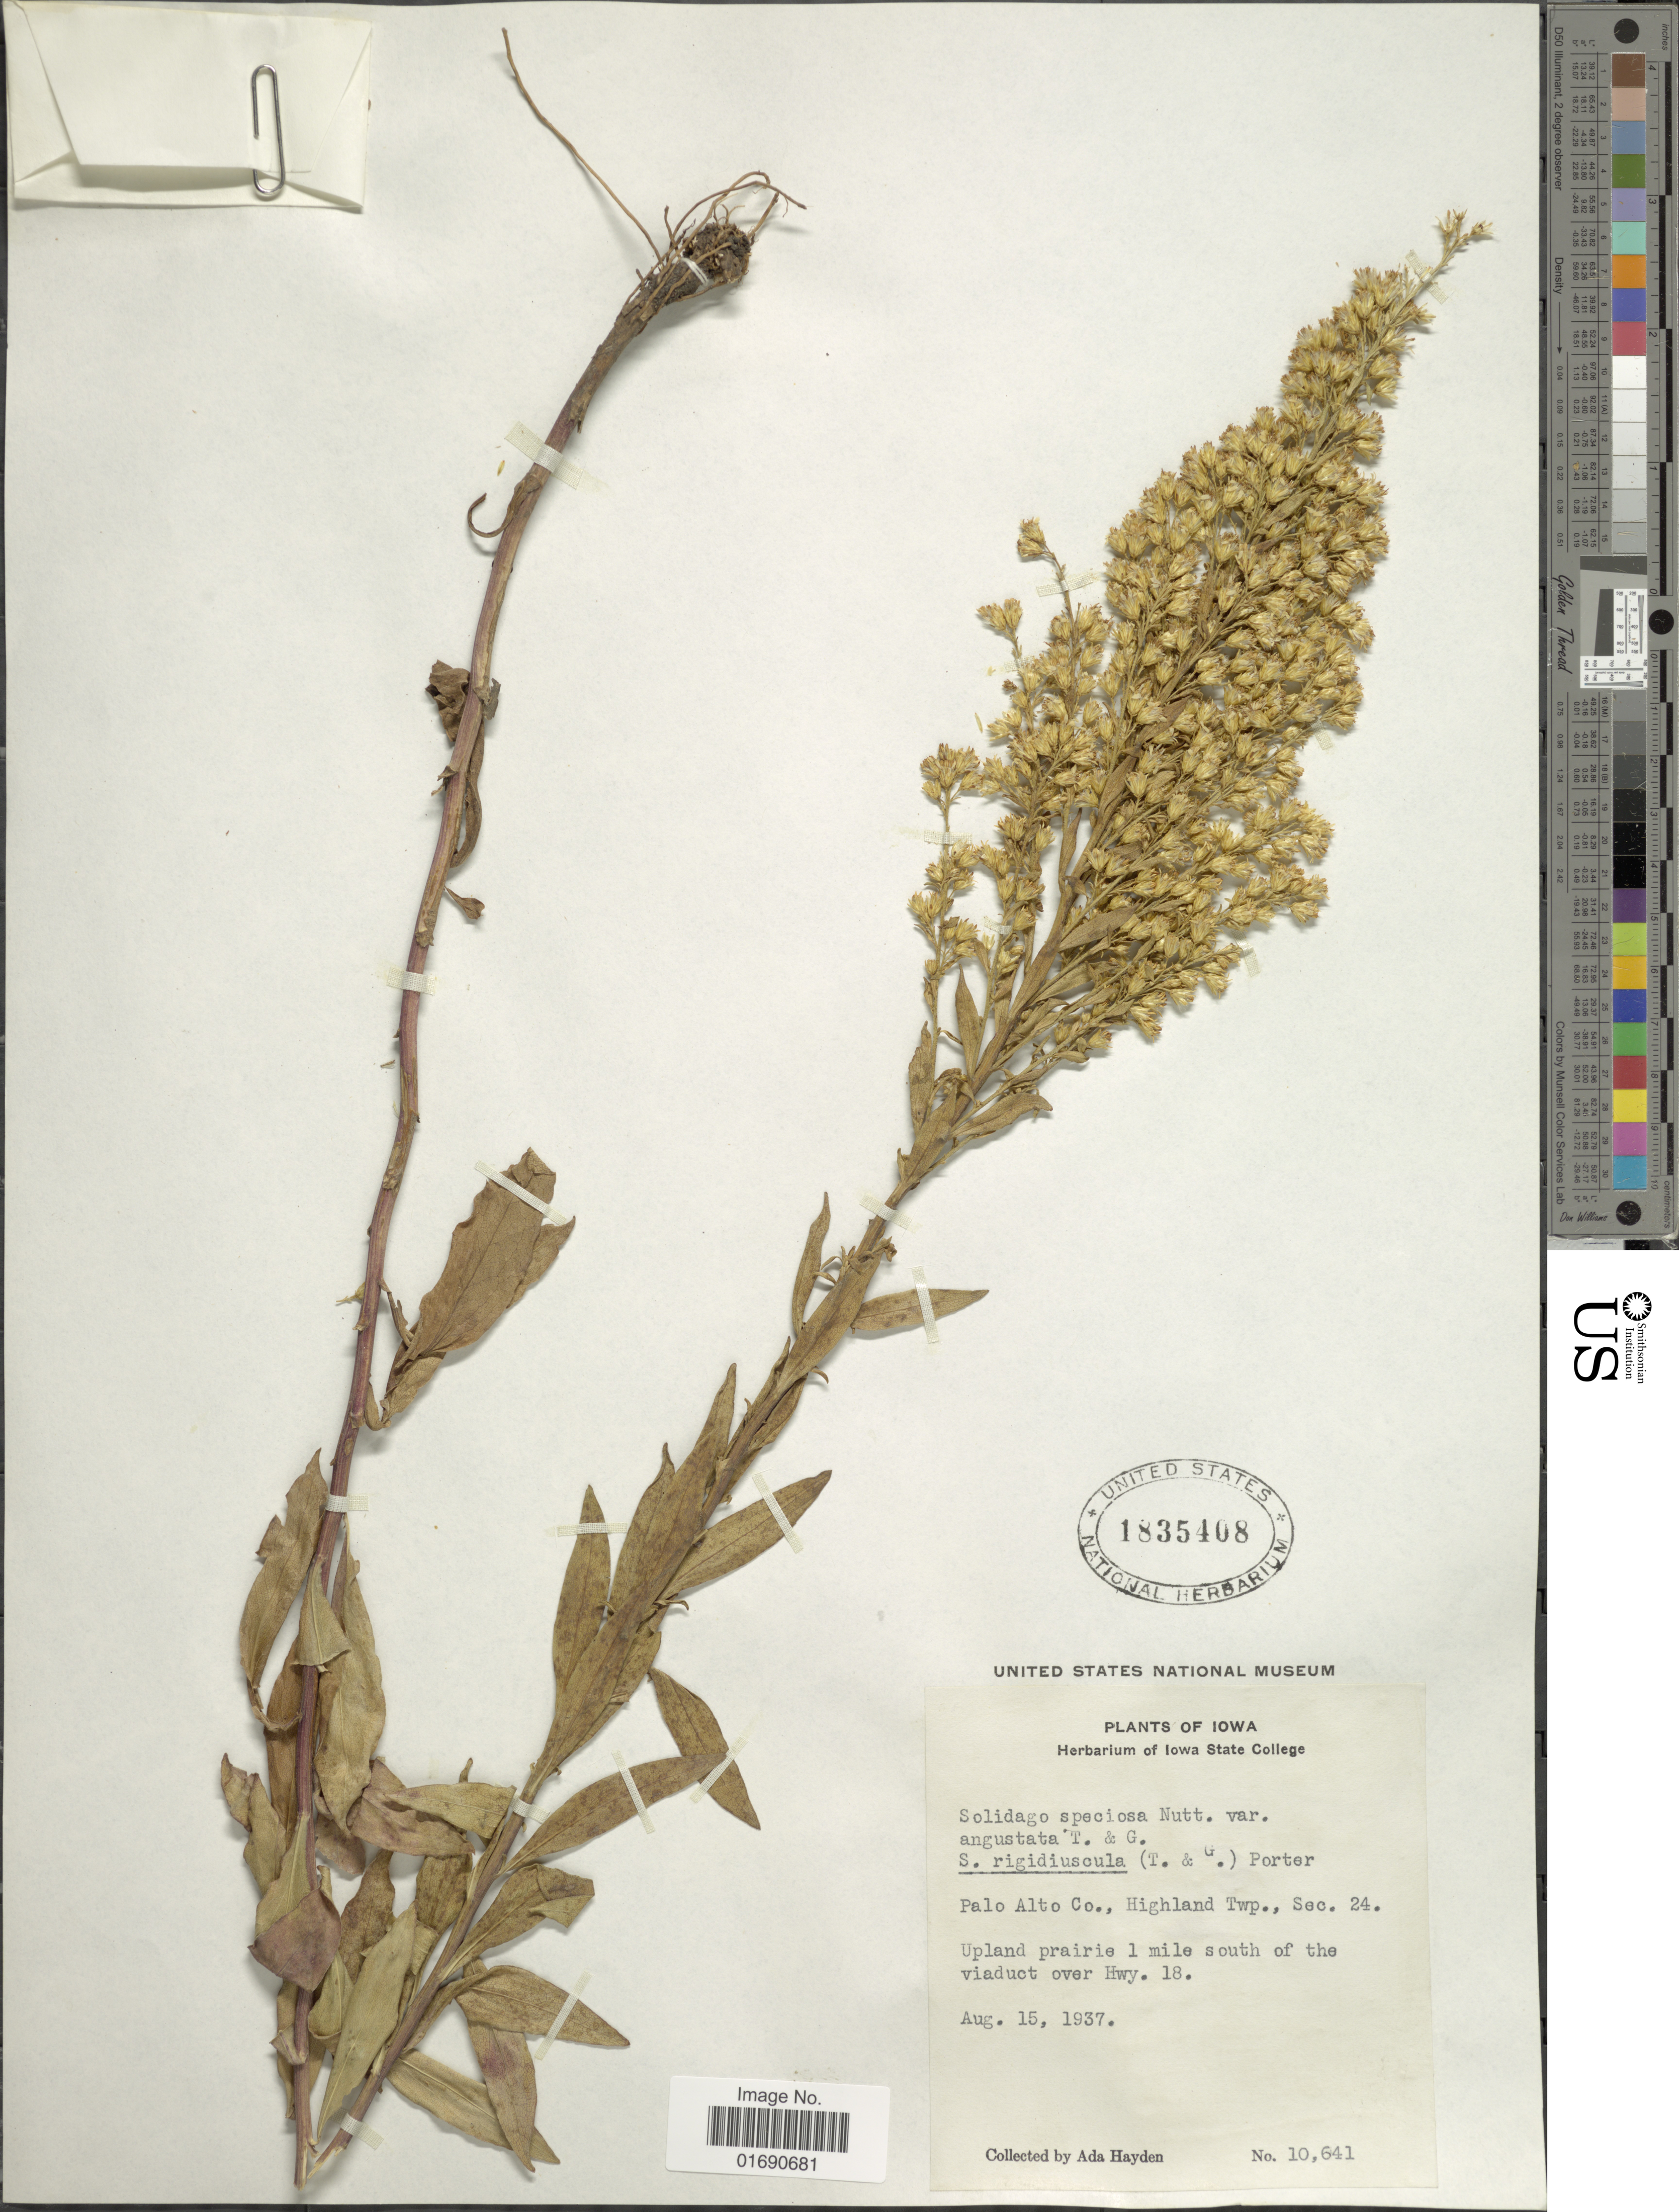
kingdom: Plantae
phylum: Tracheophyta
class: Magnoliopsida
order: Asterales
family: Asteraceae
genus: Solidago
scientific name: Solidago speciosa var. angustata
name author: Torr. & A. Gray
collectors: Ada Hayden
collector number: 10641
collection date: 1937-08-15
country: United States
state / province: Iowa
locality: Palo Alto Co., Highland Twp., Sec. 24. Upland prairie 1 mile south of the viaduct over Hwy. 18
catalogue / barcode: US 1835408